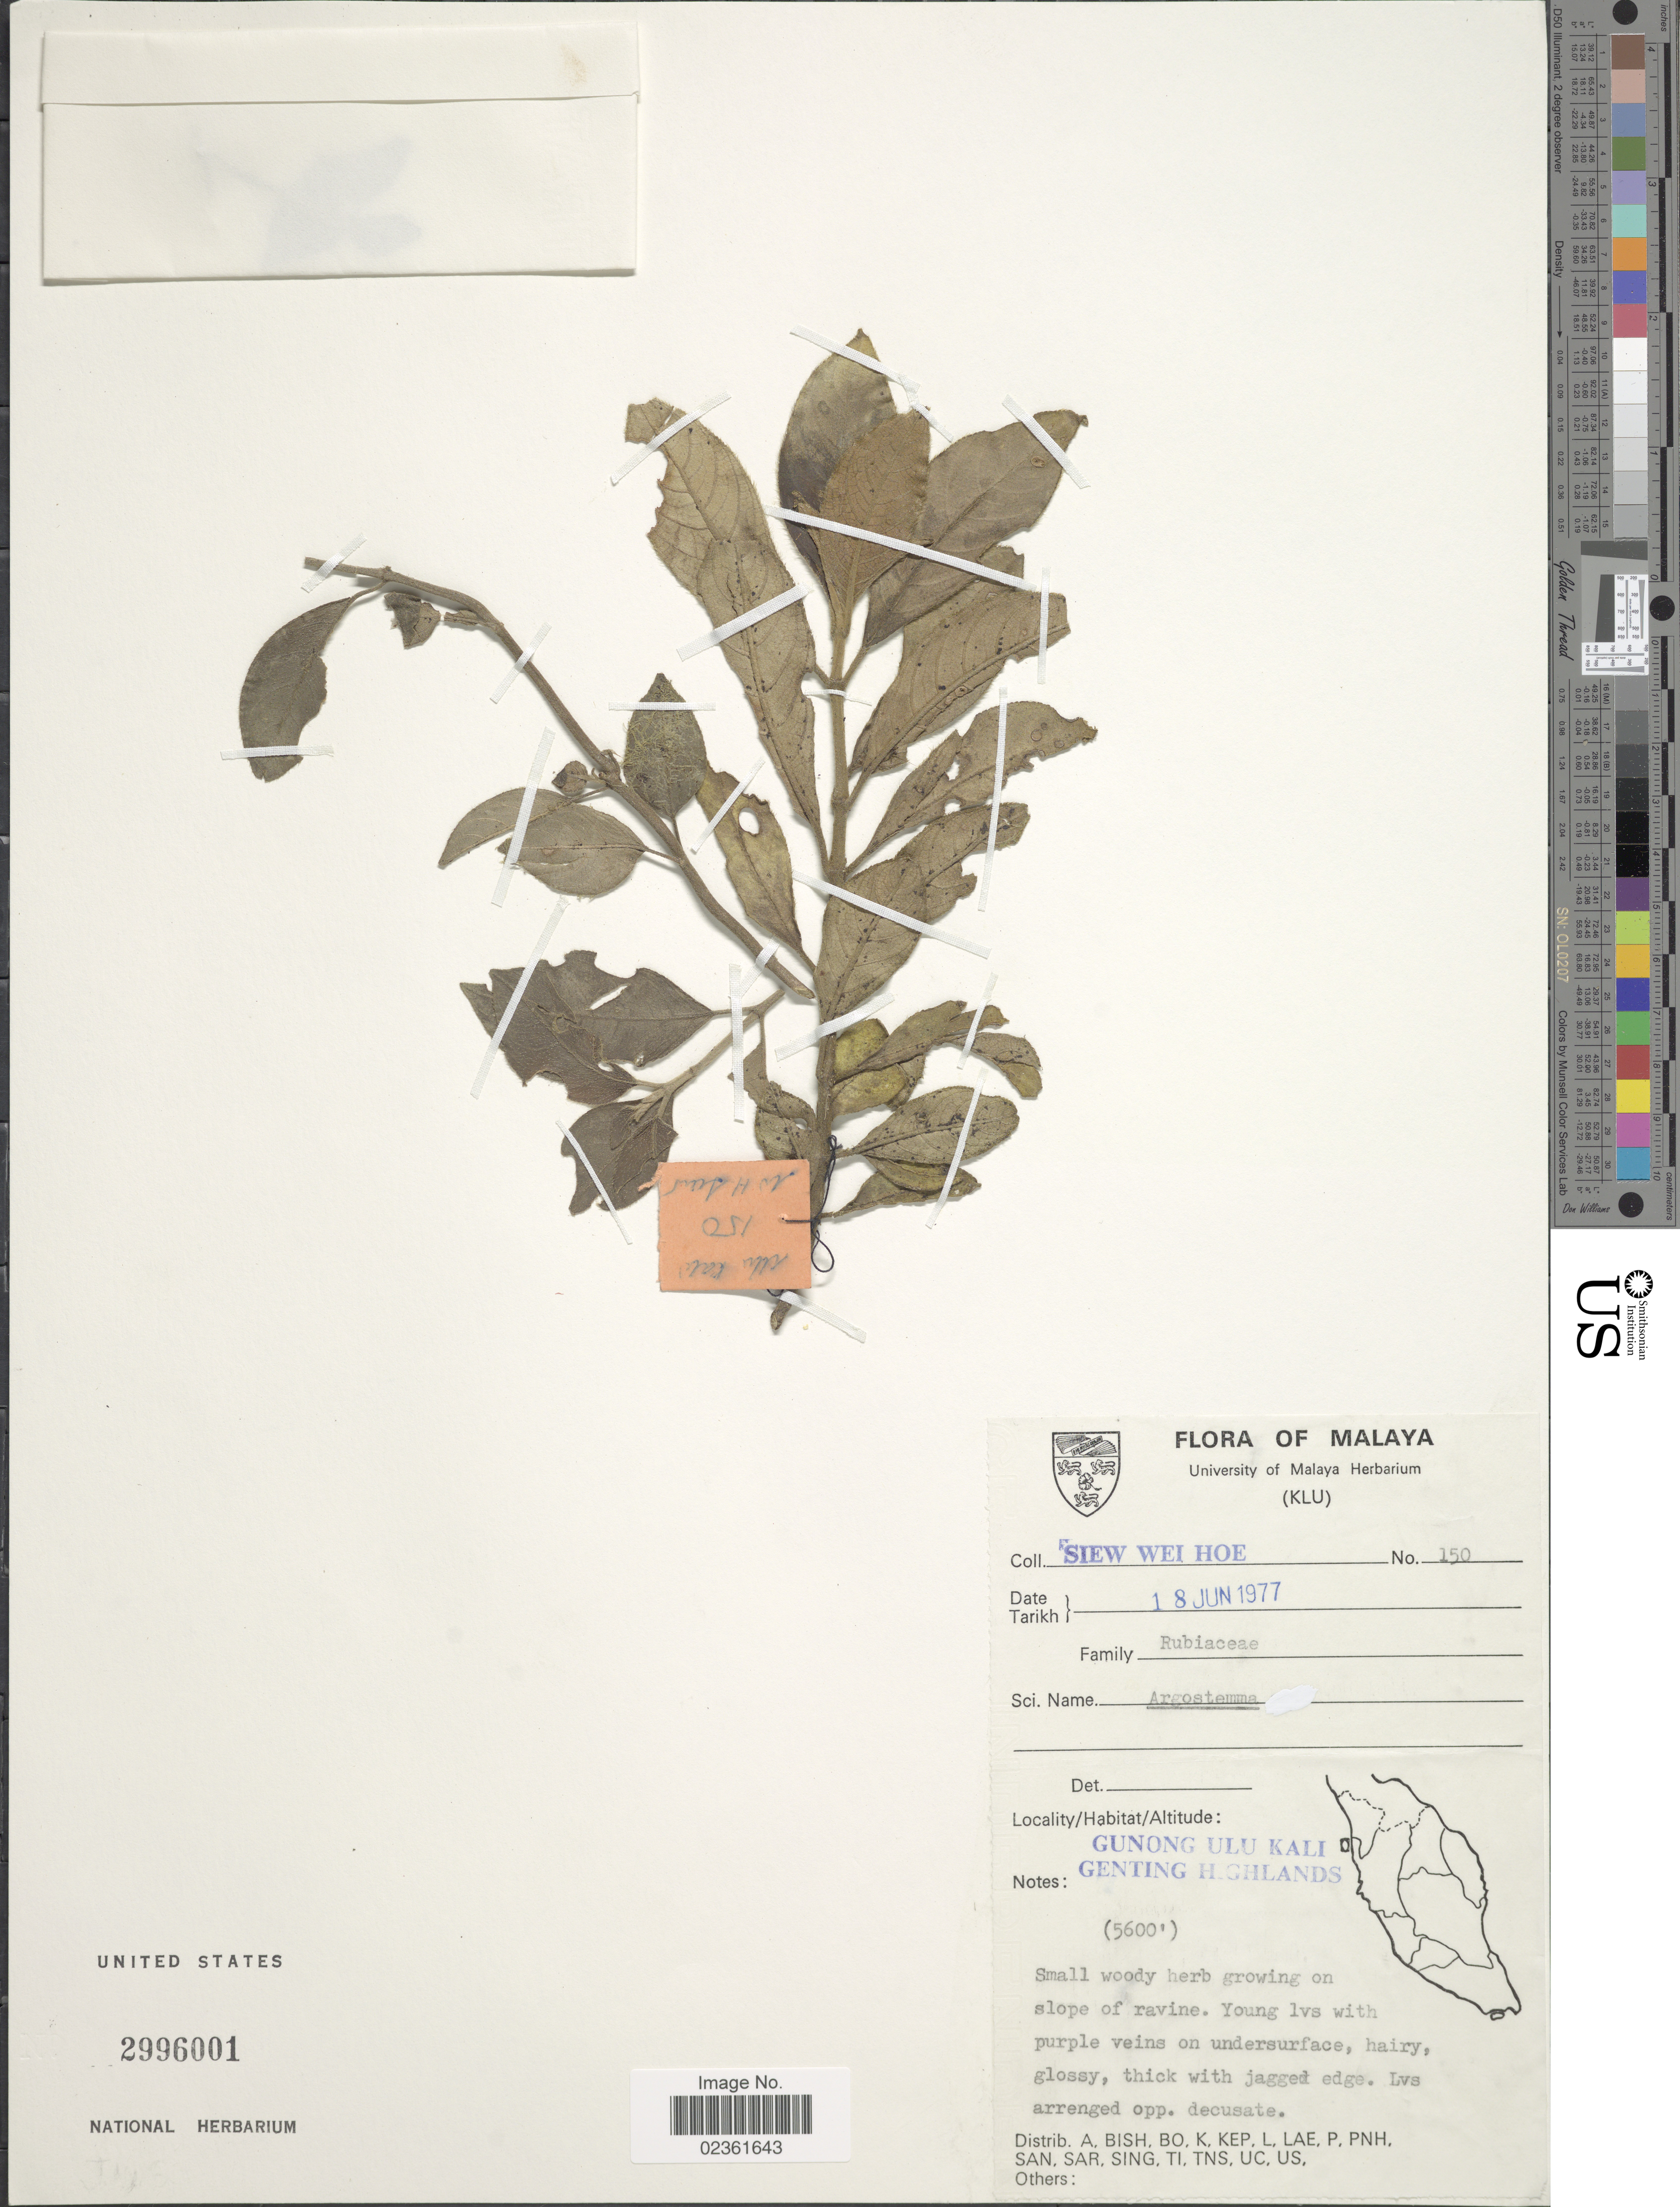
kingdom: Plantae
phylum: Tracheophyta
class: Magnoliopsida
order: Gentianales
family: Rubiaceae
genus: Argostemma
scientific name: Argostemma sp.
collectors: S. Hoe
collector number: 150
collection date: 1977-06-18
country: Malaysia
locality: Malaya, Gunong Ulu Kali, Genting Highlands.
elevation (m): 1707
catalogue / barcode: US 2996001